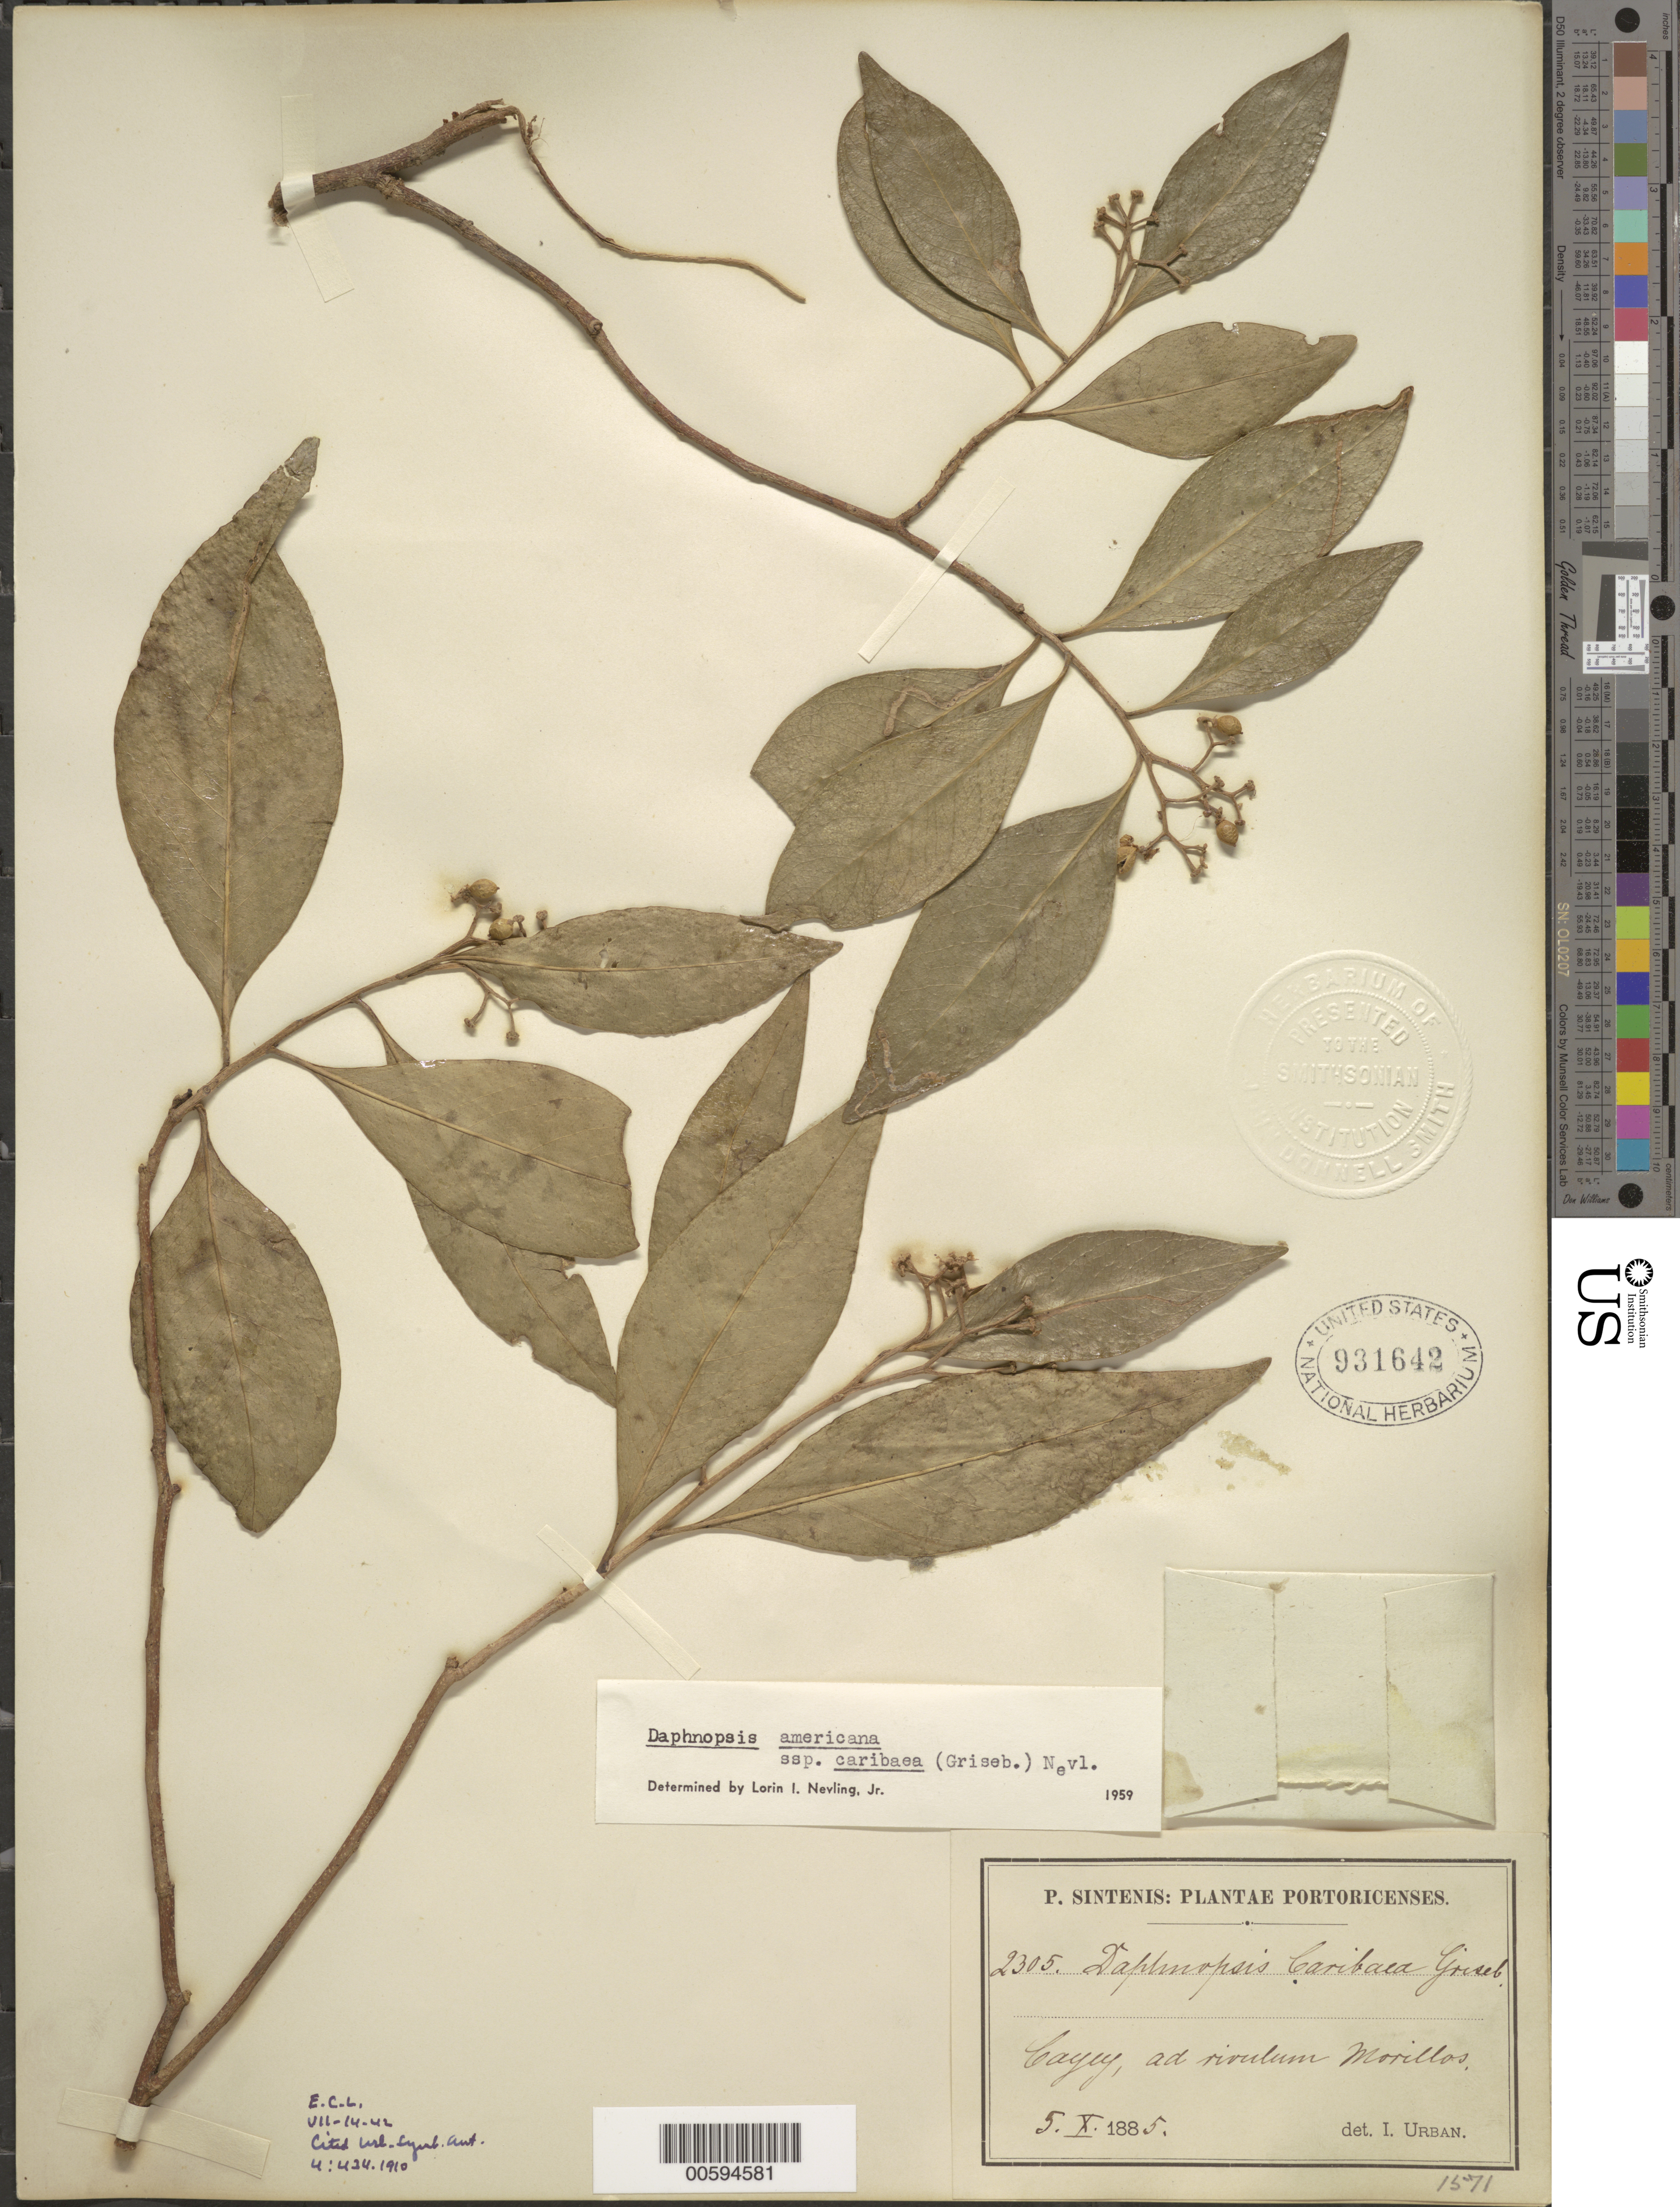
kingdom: Plantae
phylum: Tracheophyta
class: Magnoliopsida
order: Malvales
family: Thymelaeaceae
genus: Daphnopsis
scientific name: Daphnopsis caribaea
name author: Griseb.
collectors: P. Sintenis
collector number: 2305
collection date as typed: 05 Oct 1885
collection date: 1885-10-05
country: Puerto Rico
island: Greater Antilles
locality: Cayey, ad rivulum Morillos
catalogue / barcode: US 931642